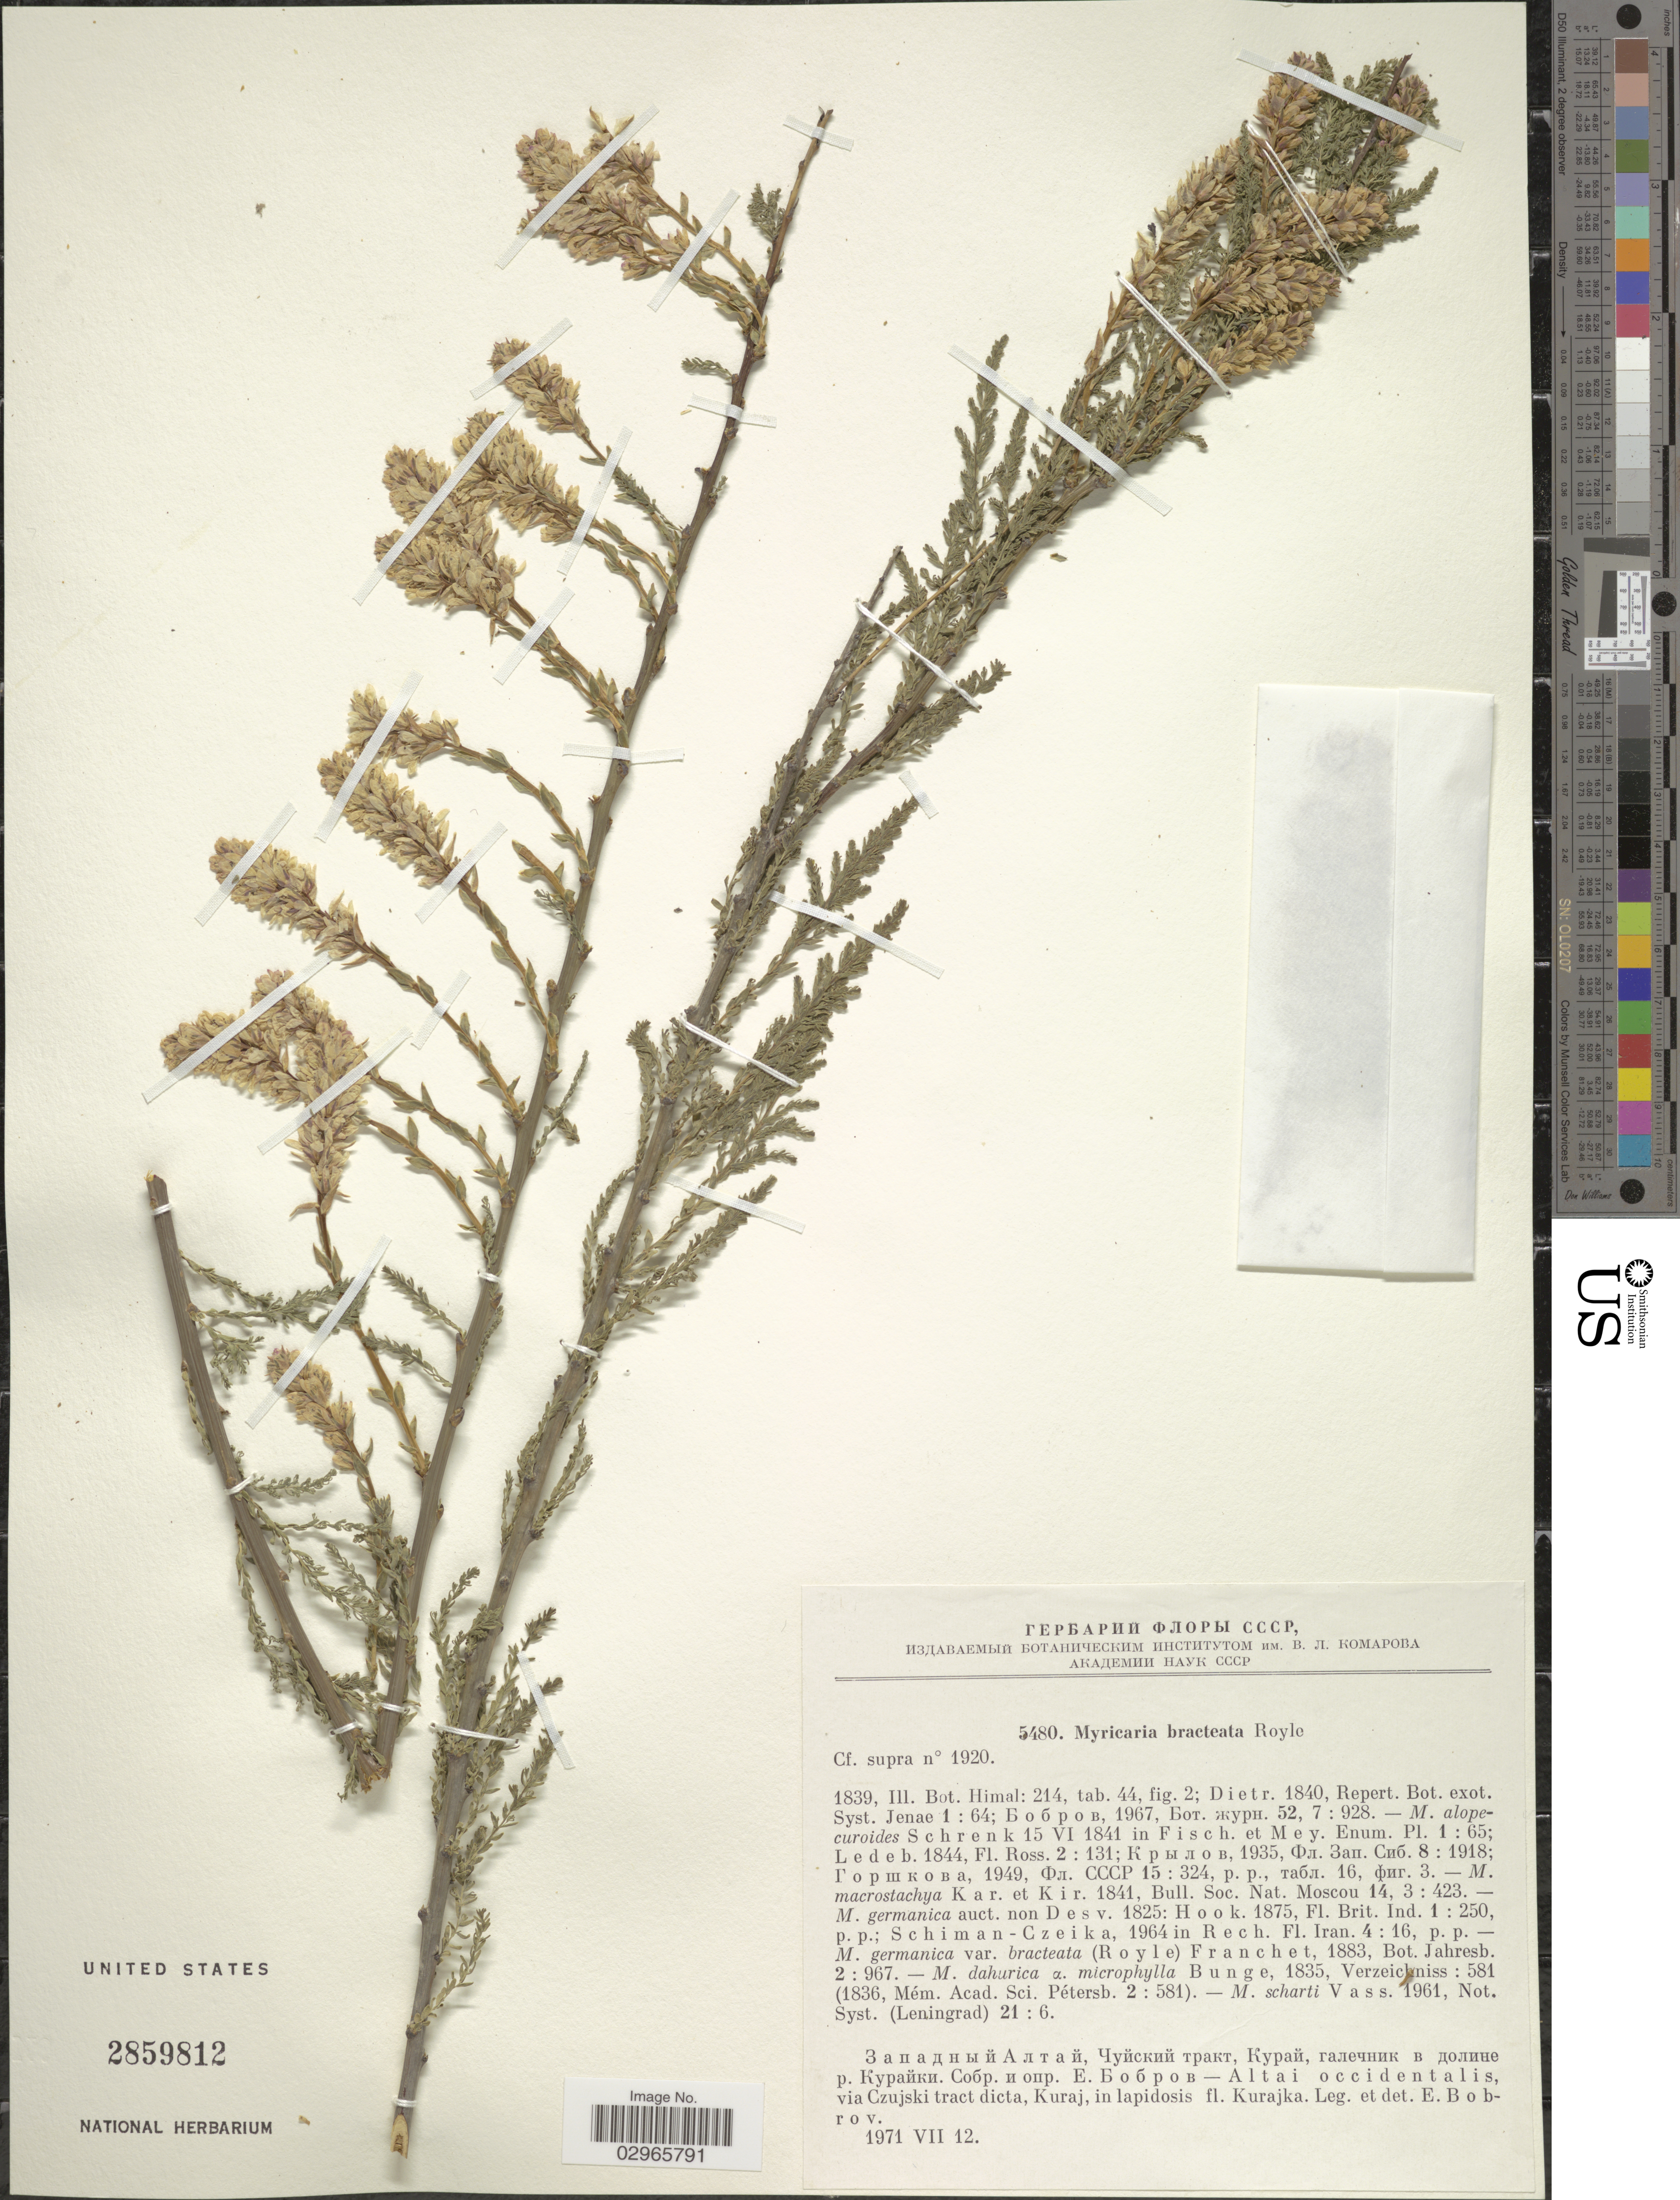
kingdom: Plantae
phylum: Tracheophyta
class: Magnoliopsida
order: Caryophyllales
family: Tamaricaceae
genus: Myricaria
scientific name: Myricaria bracteata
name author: Royle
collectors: E. Bobrov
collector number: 5480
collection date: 1971-07-12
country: Russian Federation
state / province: Altai Republic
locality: Altai occidentalis, via Czujski tract dicta, Kuraj, in lapidosis fl. Kurajka.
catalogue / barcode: US 2859812